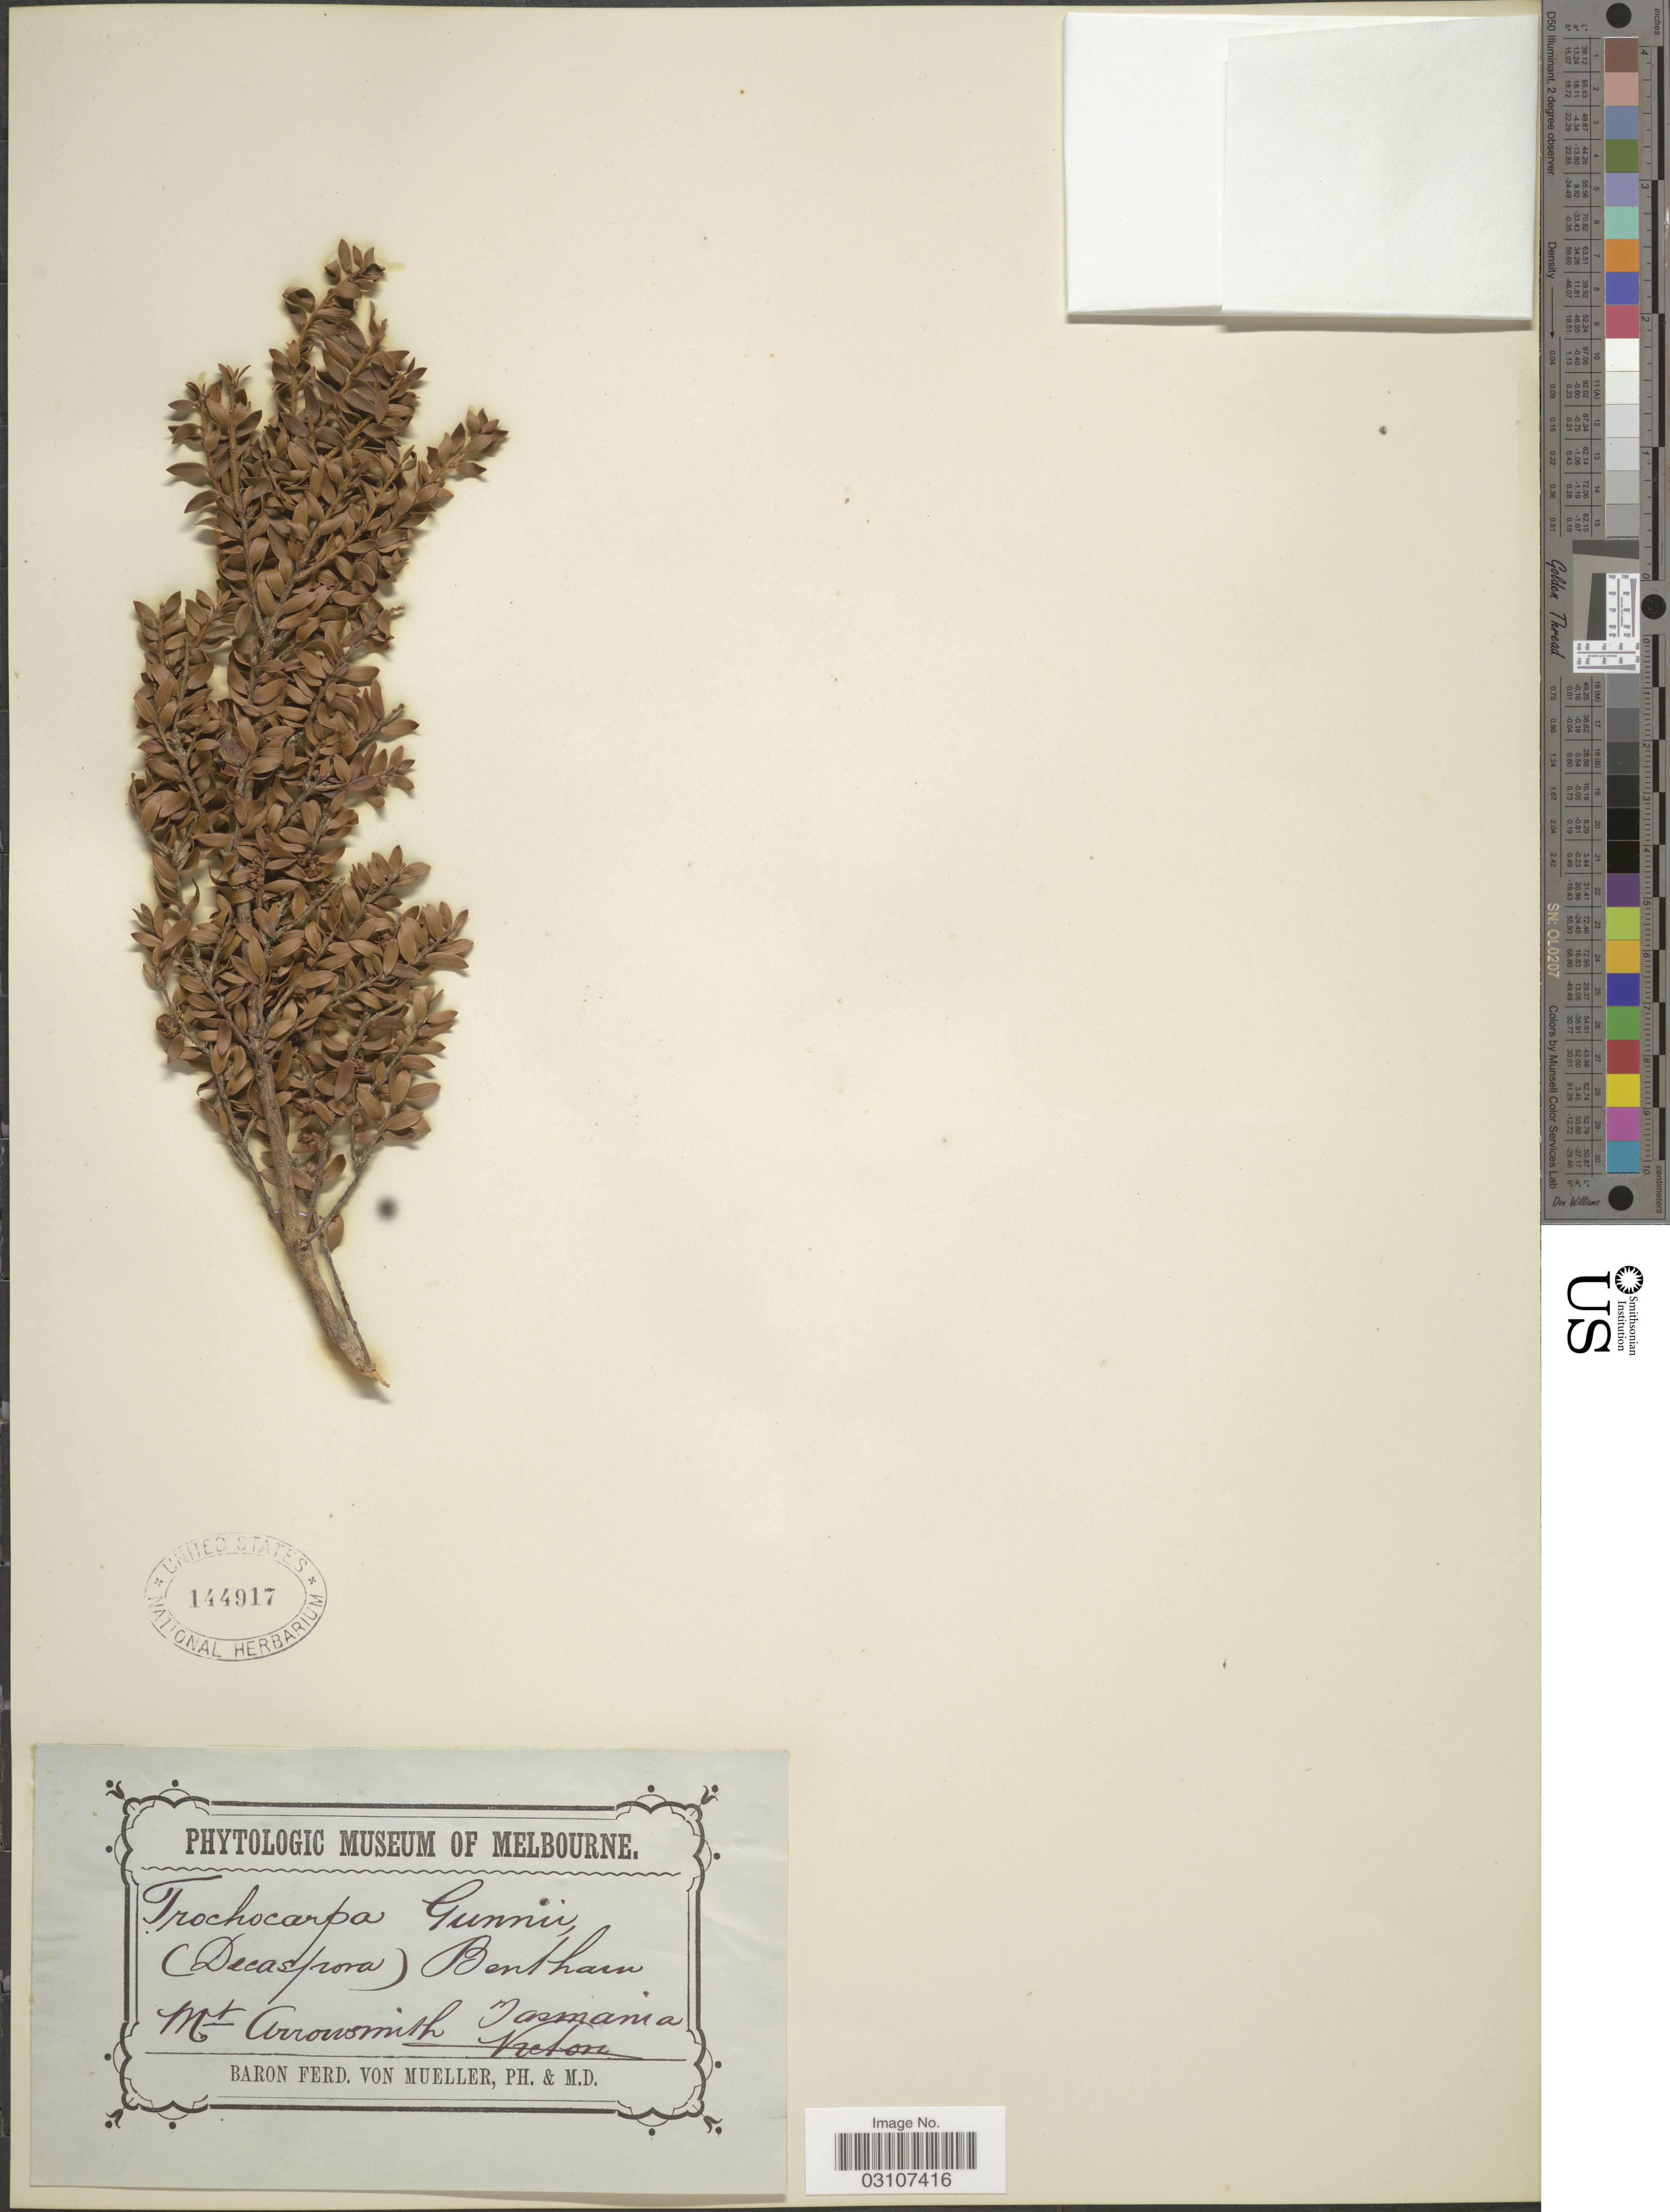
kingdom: Plantae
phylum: Tracheophyta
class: Magnoliopsida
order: Ericales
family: Ericaceae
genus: Trochocarpa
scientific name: Trochocarpa gunnii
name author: Benth.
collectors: F. Mueller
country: Australia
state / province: Tasmania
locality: Mt Arrowsmith. Tasmania.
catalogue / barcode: US 144917